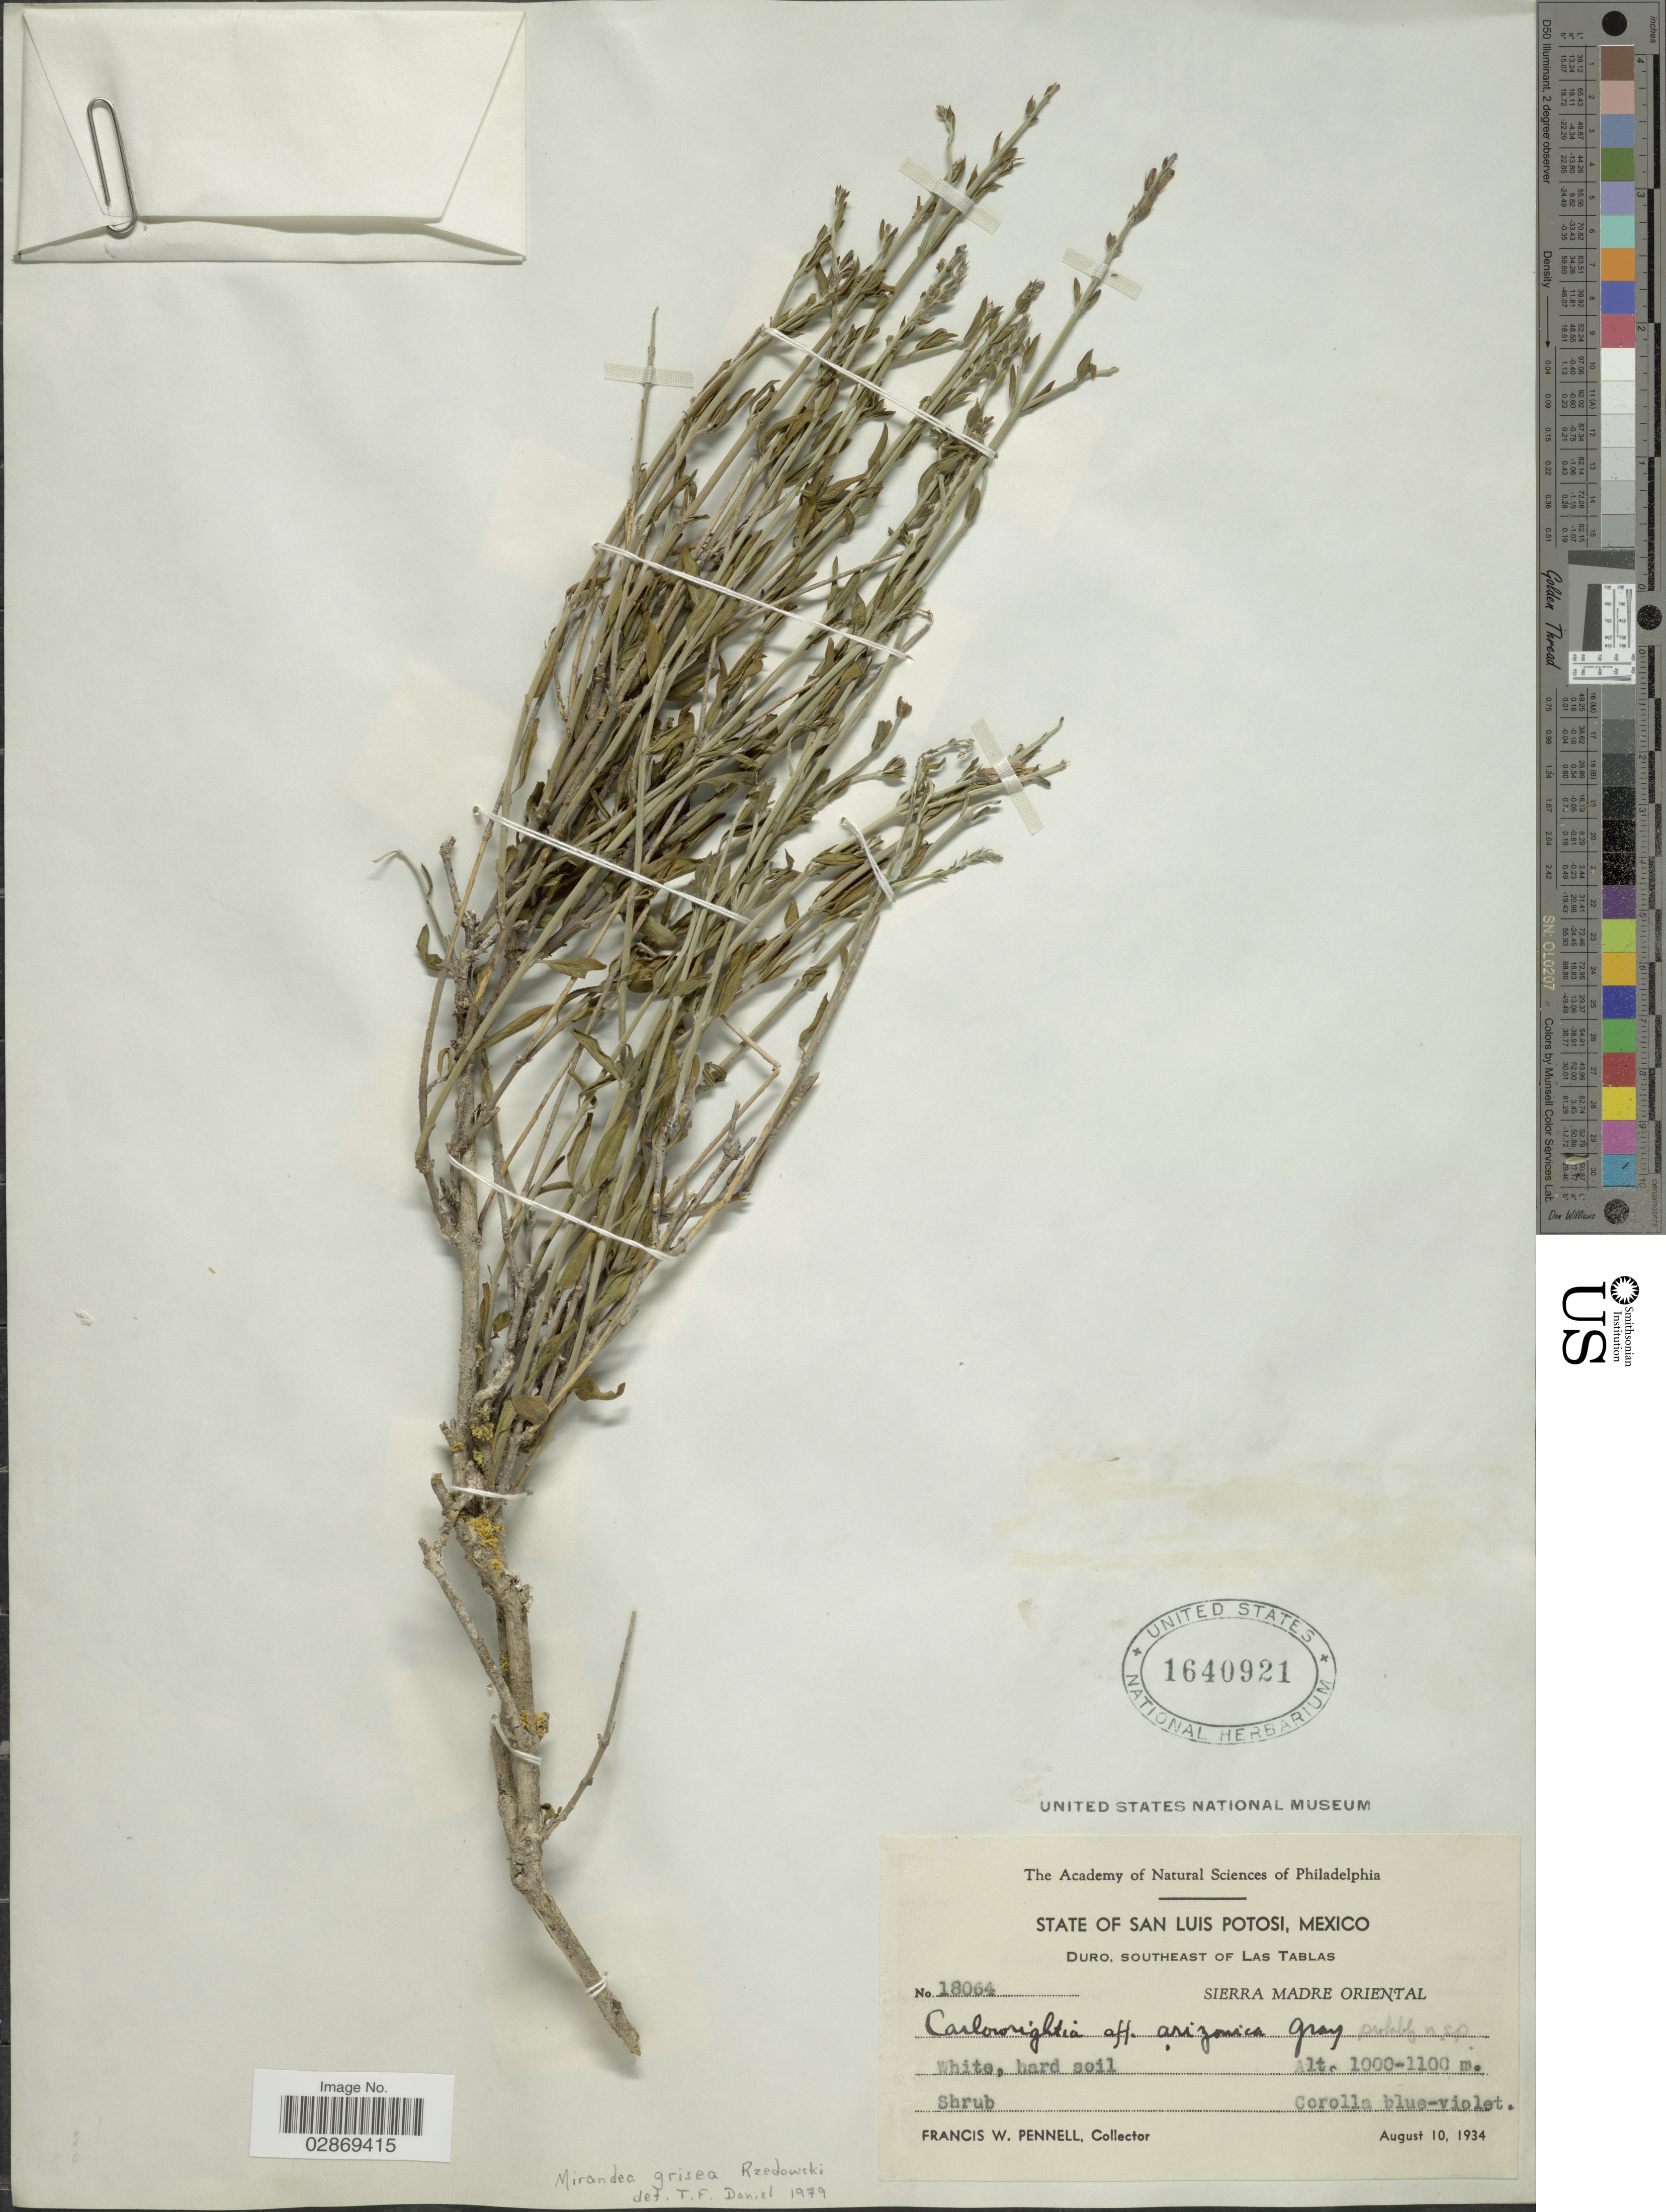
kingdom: Plantae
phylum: Tracheophyta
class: Magnoliopsida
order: Lamiales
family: Acanthaceae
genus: Mirandea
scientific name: Mirandea grisea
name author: Rzed.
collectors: F. W. Pennell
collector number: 18064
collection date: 1934-08-10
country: Mexico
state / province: San Luis Potosí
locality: Duro, Southeast of Las Tablas, Sierra Madre Oriental.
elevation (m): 1000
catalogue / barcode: US 1640921